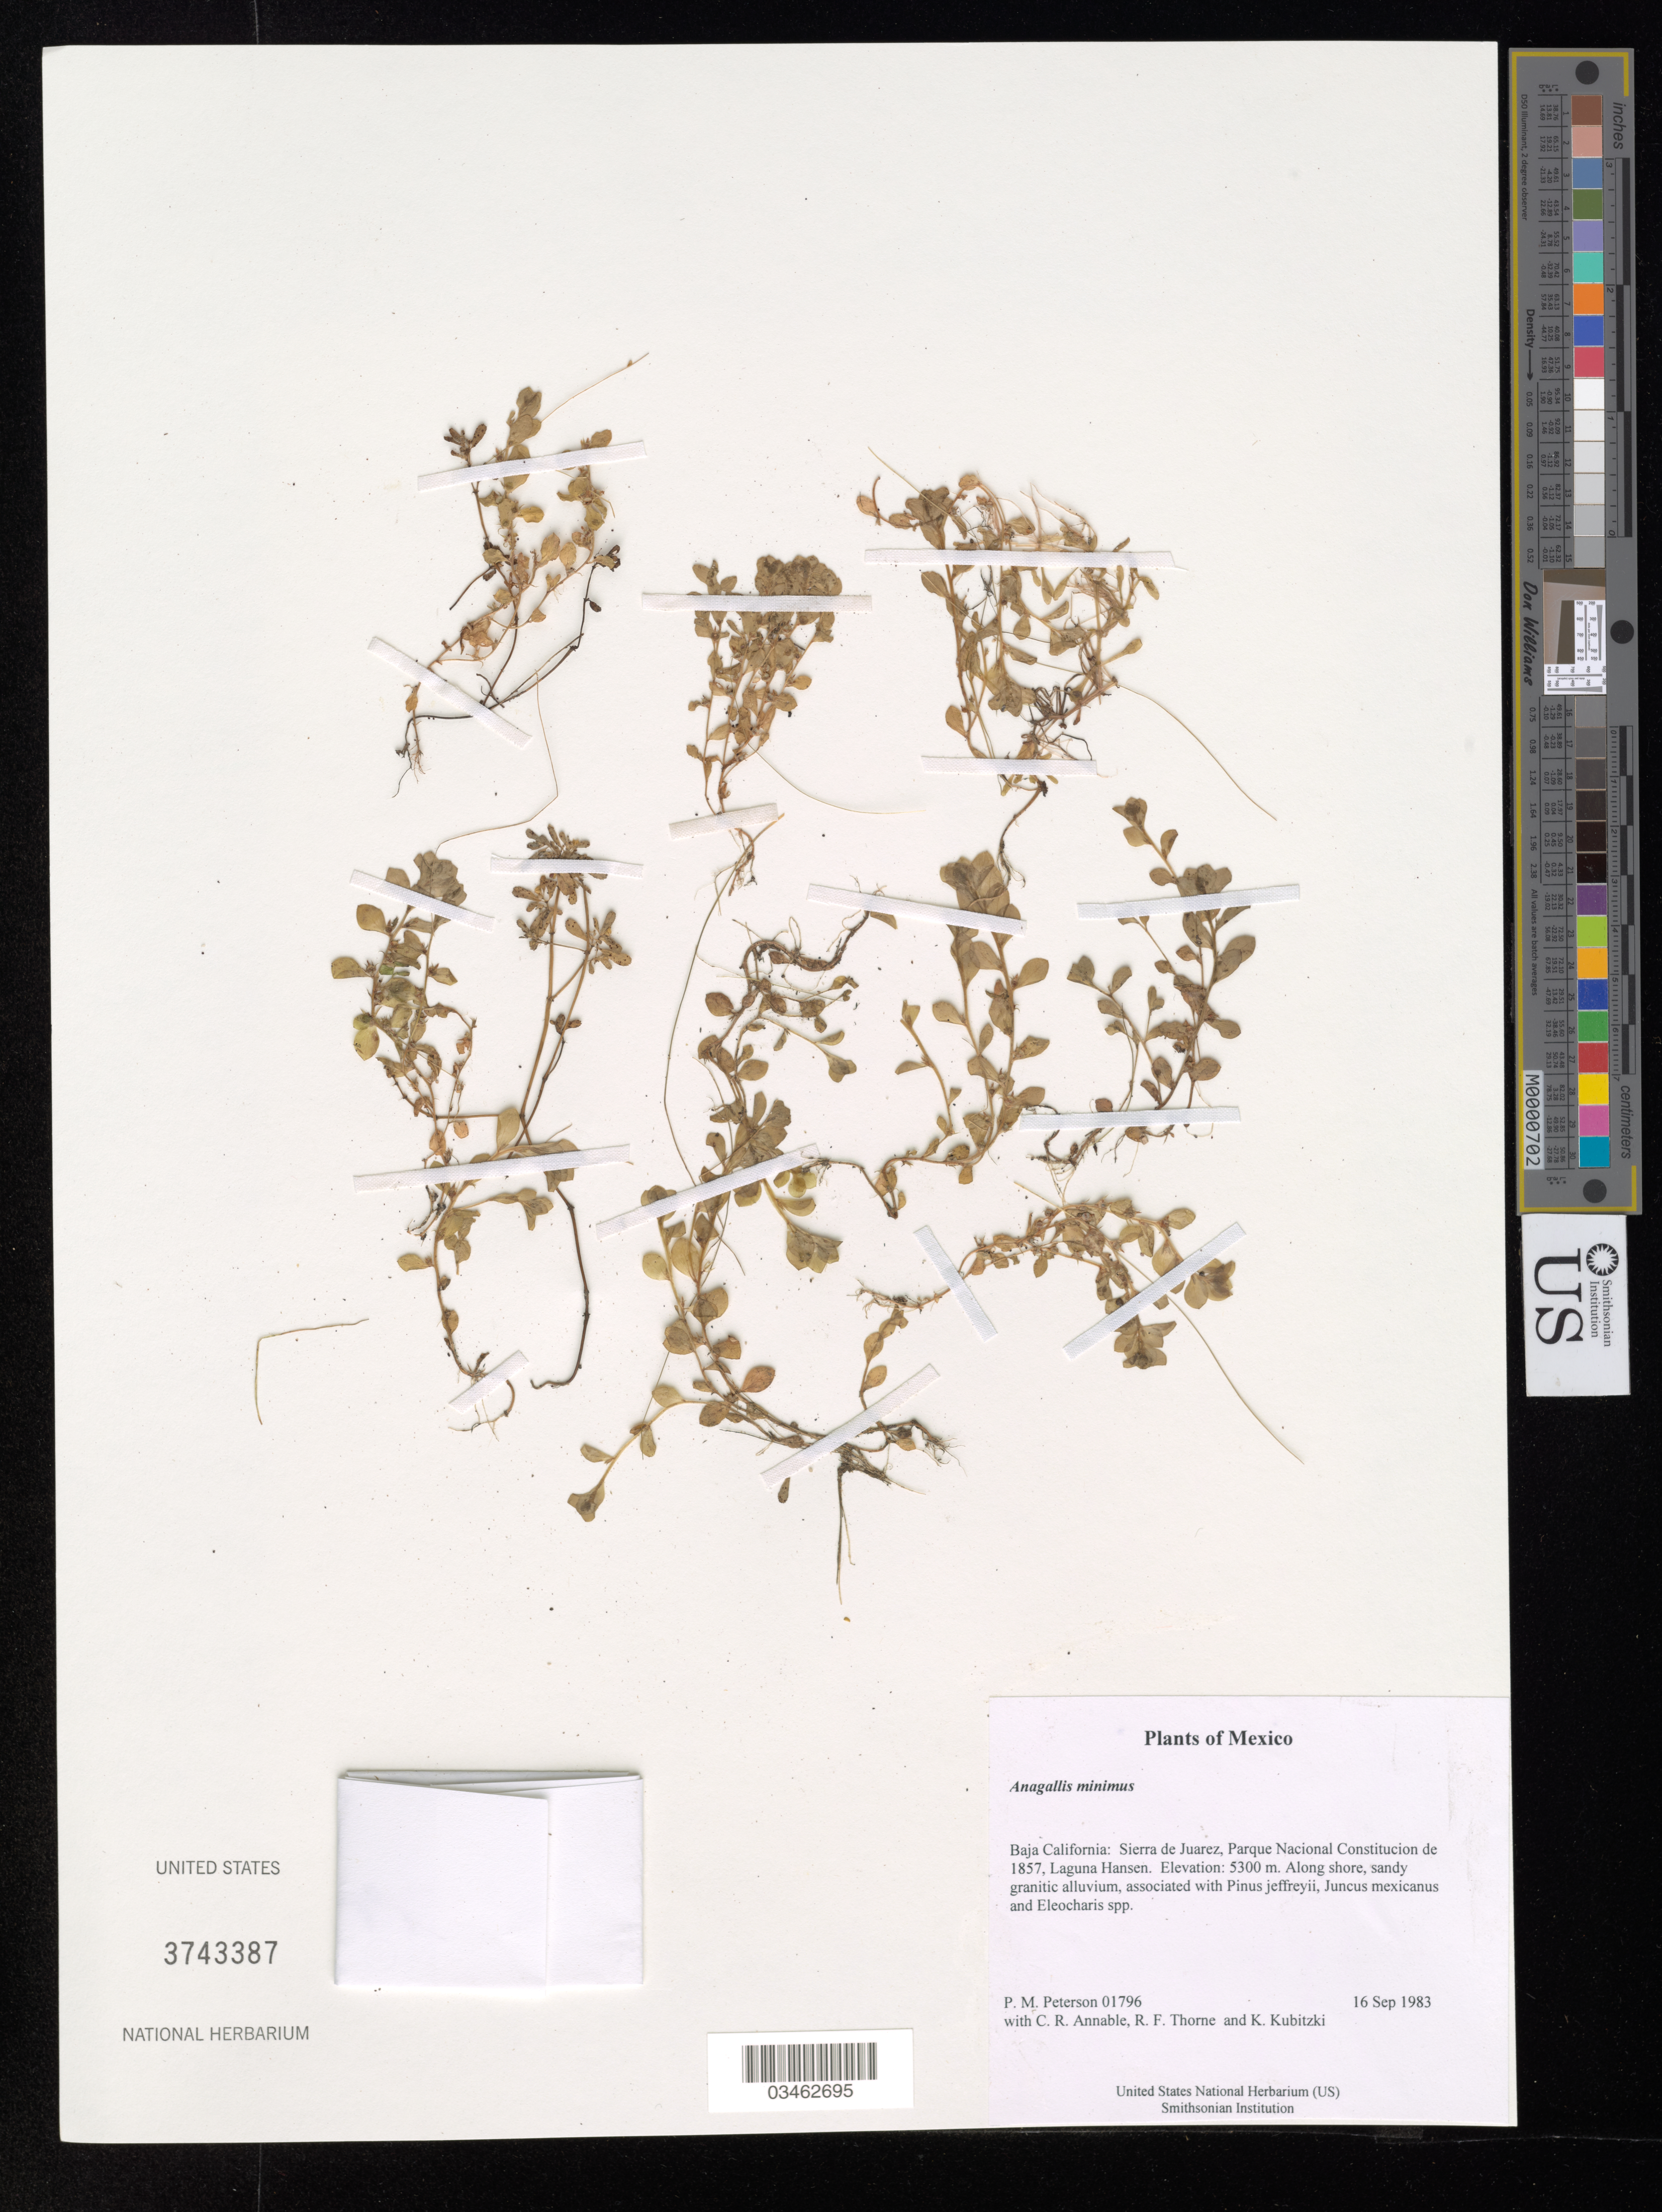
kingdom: Plantae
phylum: Tracheophyta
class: Magnoliopsida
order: Ericales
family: Primulaceae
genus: Anagallis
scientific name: Anagallis minima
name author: (L.) E.H.L. Krause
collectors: P. M. Peterson, C. R. Annable, R. F. Thorne & K. Kubitzki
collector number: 01796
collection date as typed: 16 Sep 1983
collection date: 1983-09-16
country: Mexico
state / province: Baja California Norte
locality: Sierra de Juarez, Parque Nacional Constitucion de 1857, Laguna Hansen.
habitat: Along shore, sandy granitic alluvium, associated with Pinus jeffreyii, Juncus mexicanus and Eleocharis spp.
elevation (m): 5300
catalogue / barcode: US 3743387